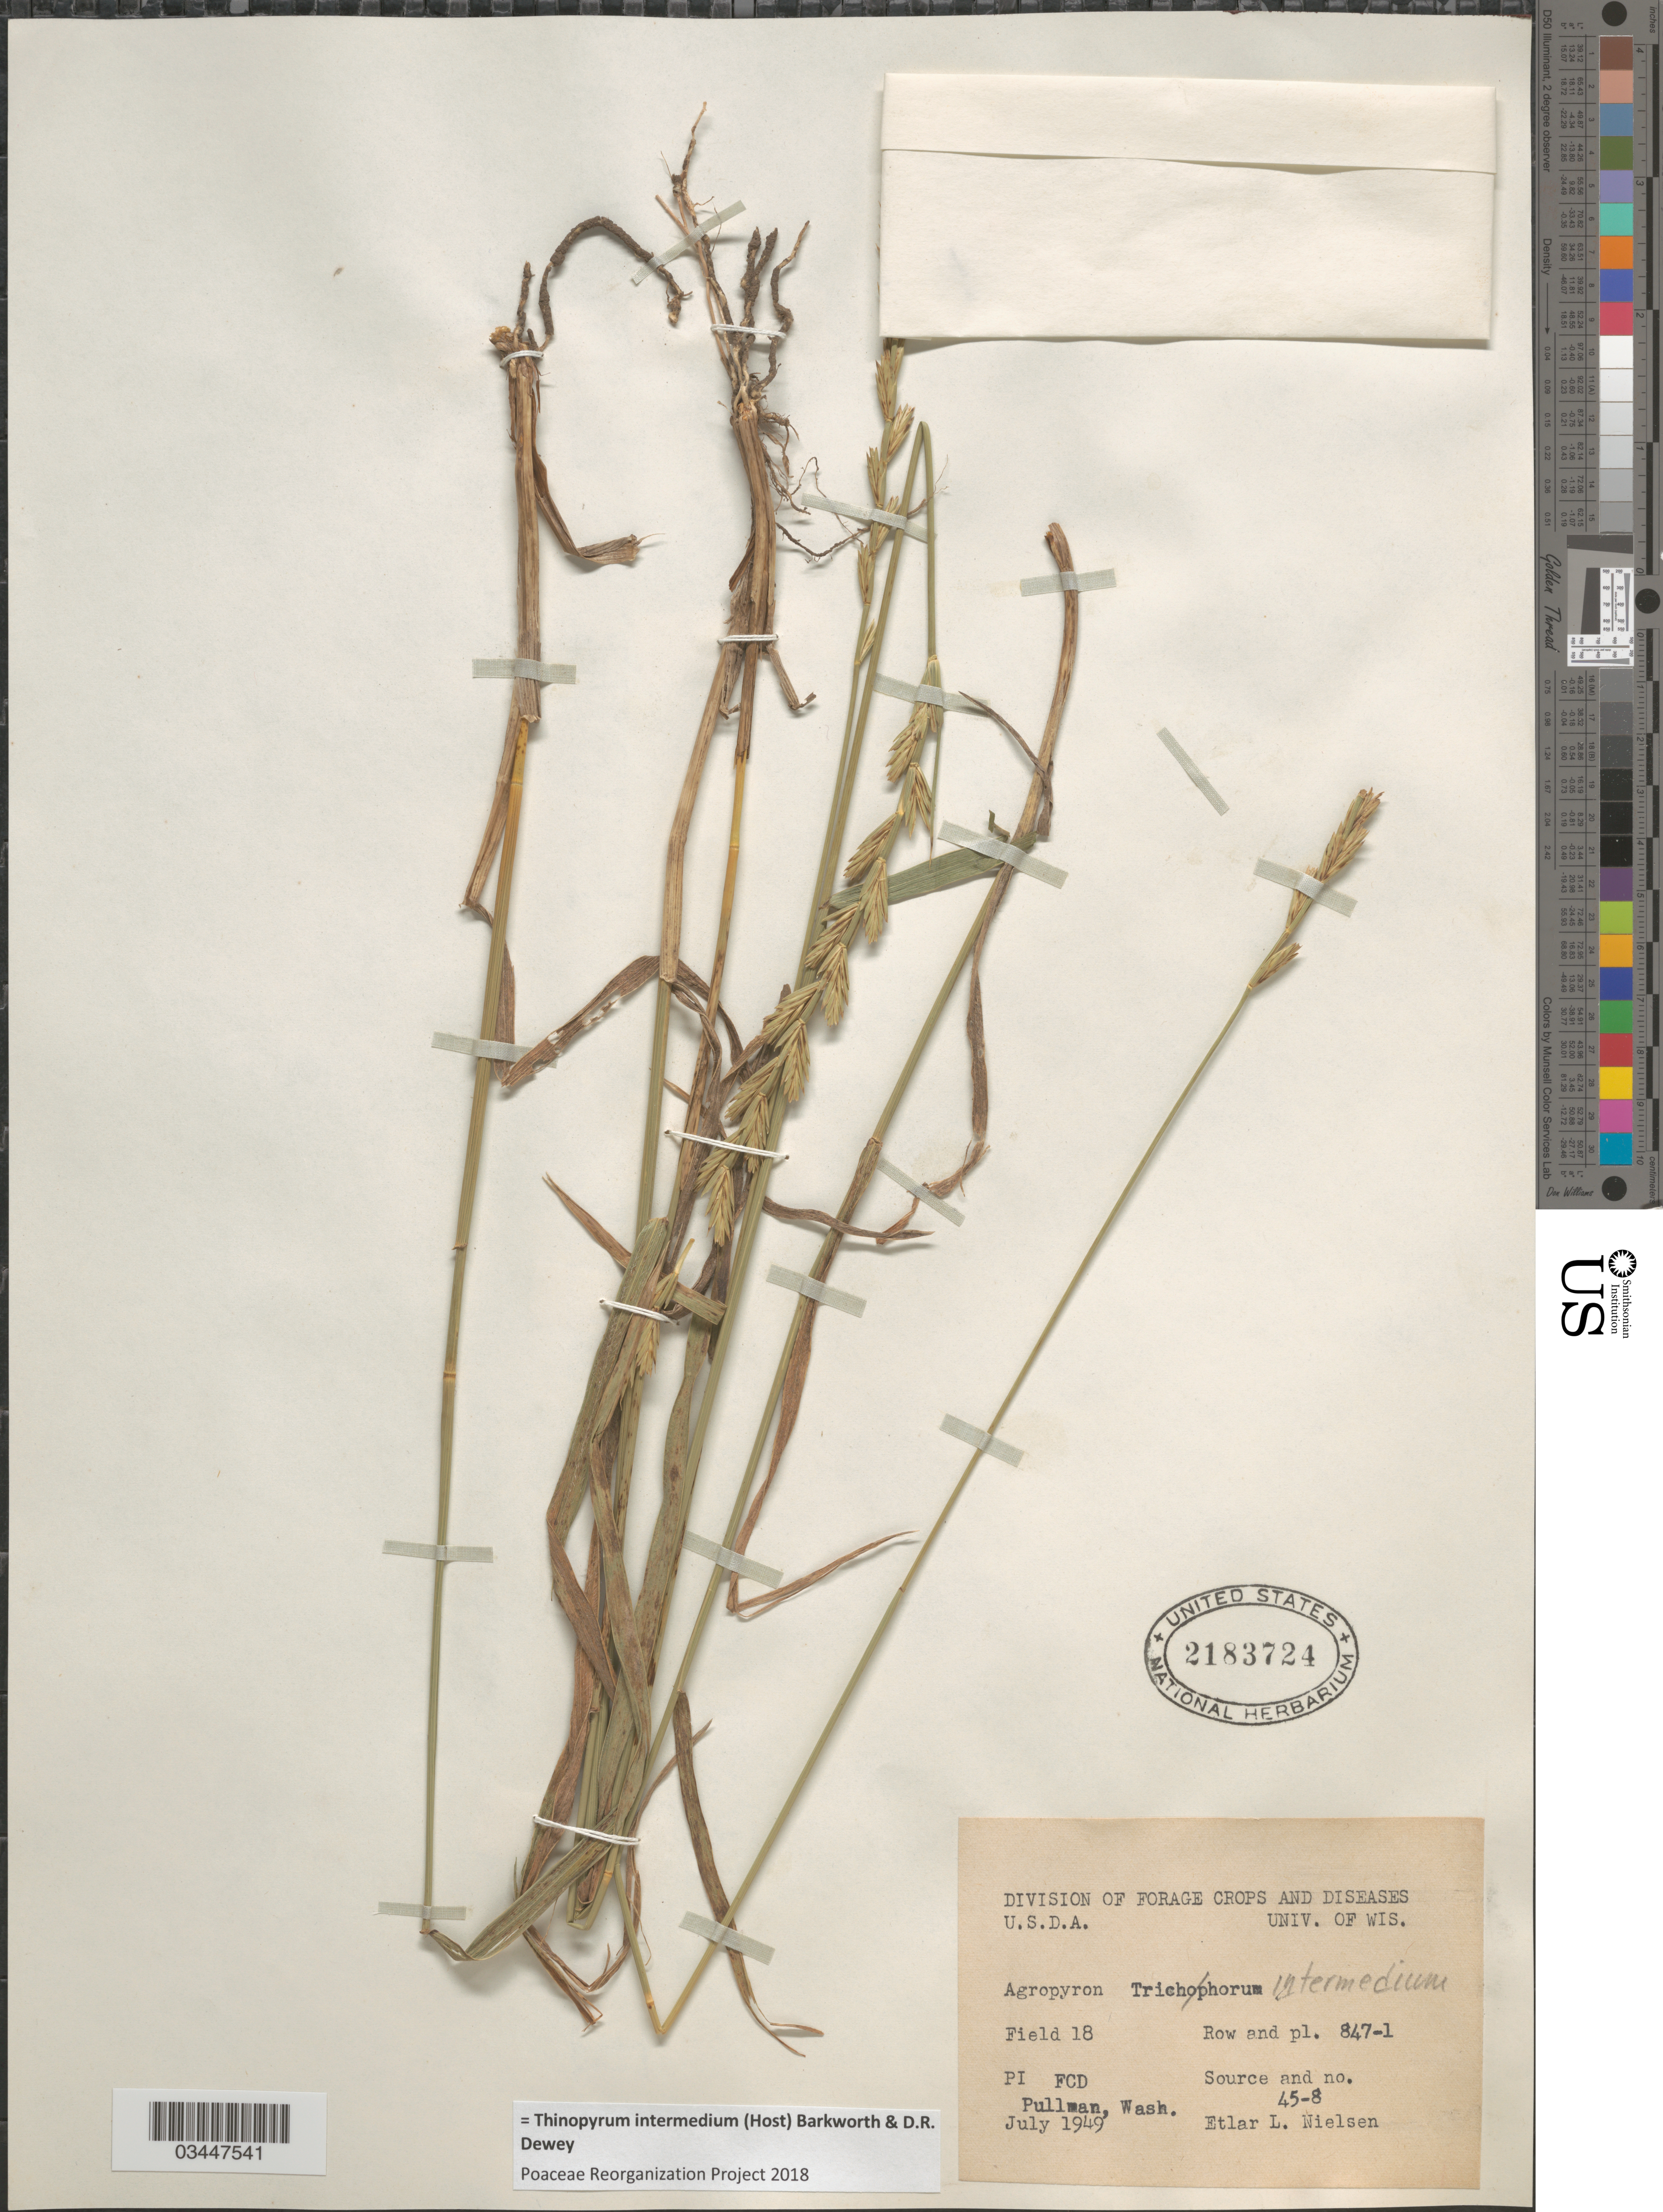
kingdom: Plantae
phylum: Tracheophyta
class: Liliopsida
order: Poales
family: Poaceae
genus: Thinopyrum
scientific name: Thinopyrum intermedium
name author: (Host) Barkworth & Dewey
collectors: E. L. Nielsen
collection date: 1949-07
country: United States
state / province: Washington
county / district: Whitman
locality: Field 18. Row and pl. 847-1. FCD Pullman.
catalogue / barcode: US 2183724